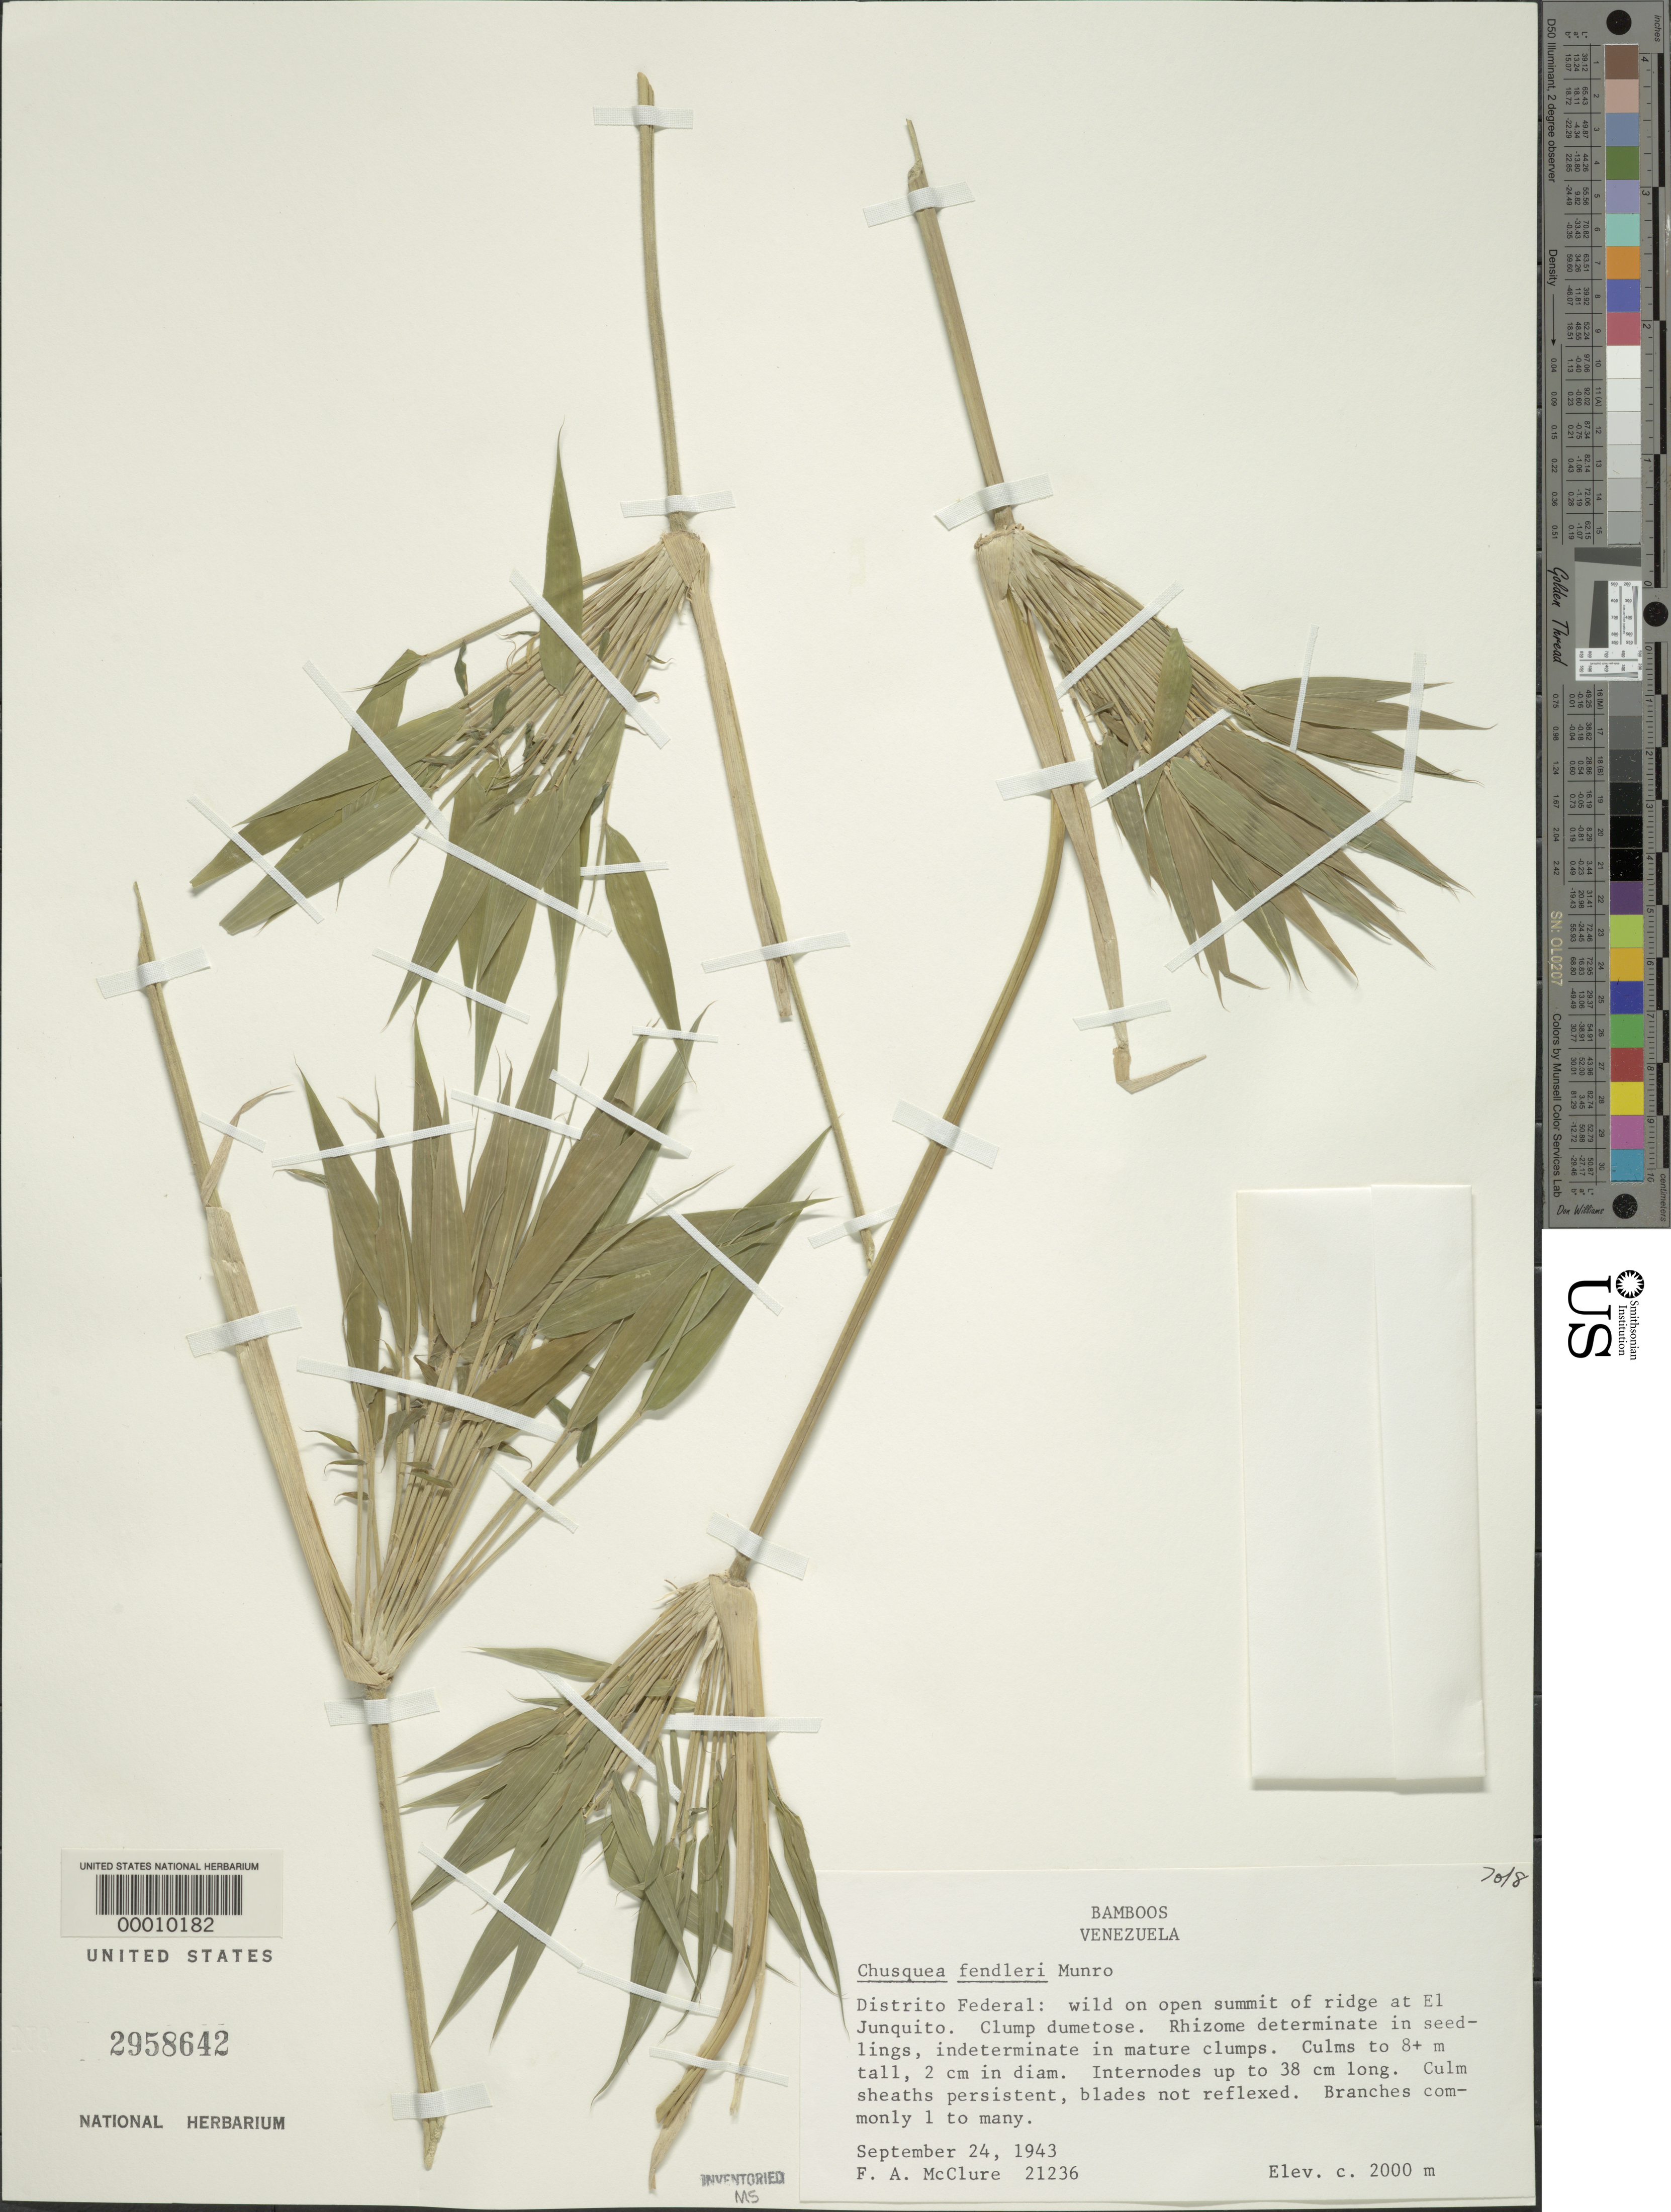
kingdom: Plantae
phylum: Tracheophyta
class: Liliopsida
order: Poales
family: Poaceae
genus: Chusquea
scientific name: Chusquea fendleri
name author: Munro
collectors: F. A. McClure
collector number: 21236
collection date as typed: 24 Sep 1943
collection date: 1943-09-24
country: Venezuela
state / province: Distrito Federal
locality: El junquito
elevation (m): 2000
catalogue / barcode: US 2958642